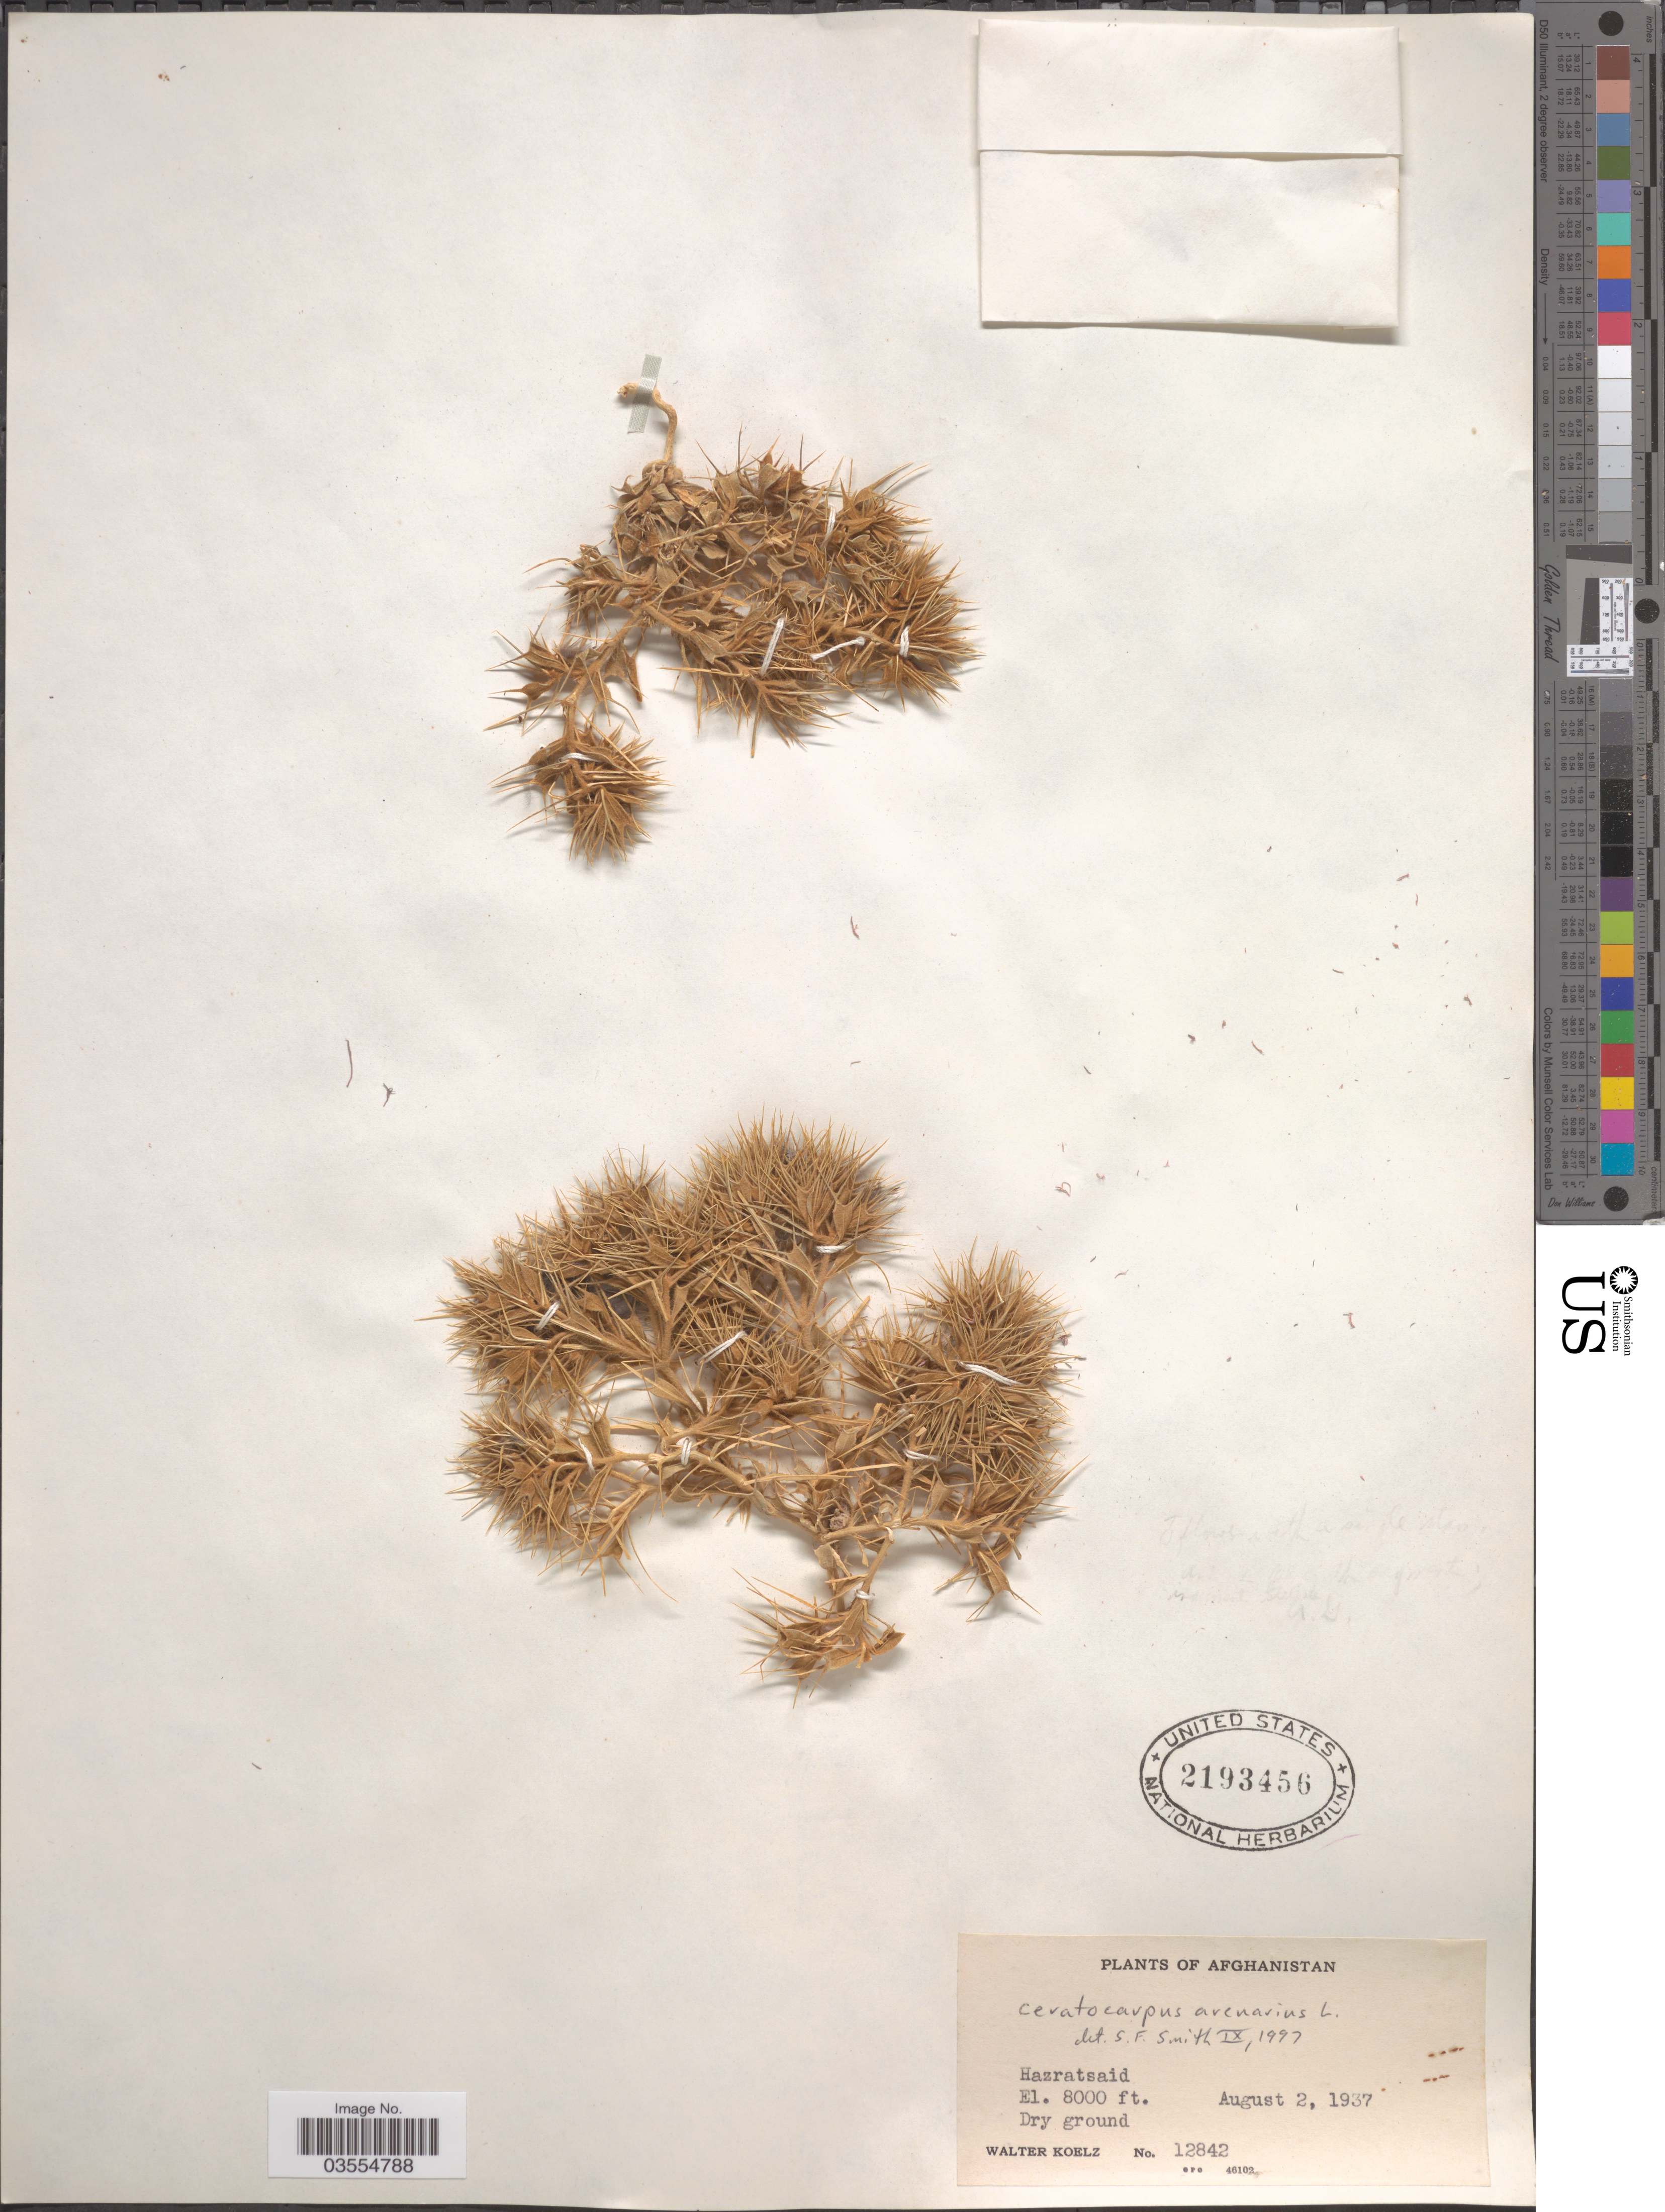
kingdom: Plantae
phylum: Tracheophyta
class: Magnoliopsida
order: Caryophyllales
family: Amaranthaceae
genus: Ceratocarpus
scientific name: Ceratocarpus arenarius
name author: L.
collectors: W. N. Koelz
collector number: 12842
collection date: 1937-08-02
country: Afghanistan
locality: Hazratsaid.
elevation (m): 2438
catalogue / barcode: US 2193456